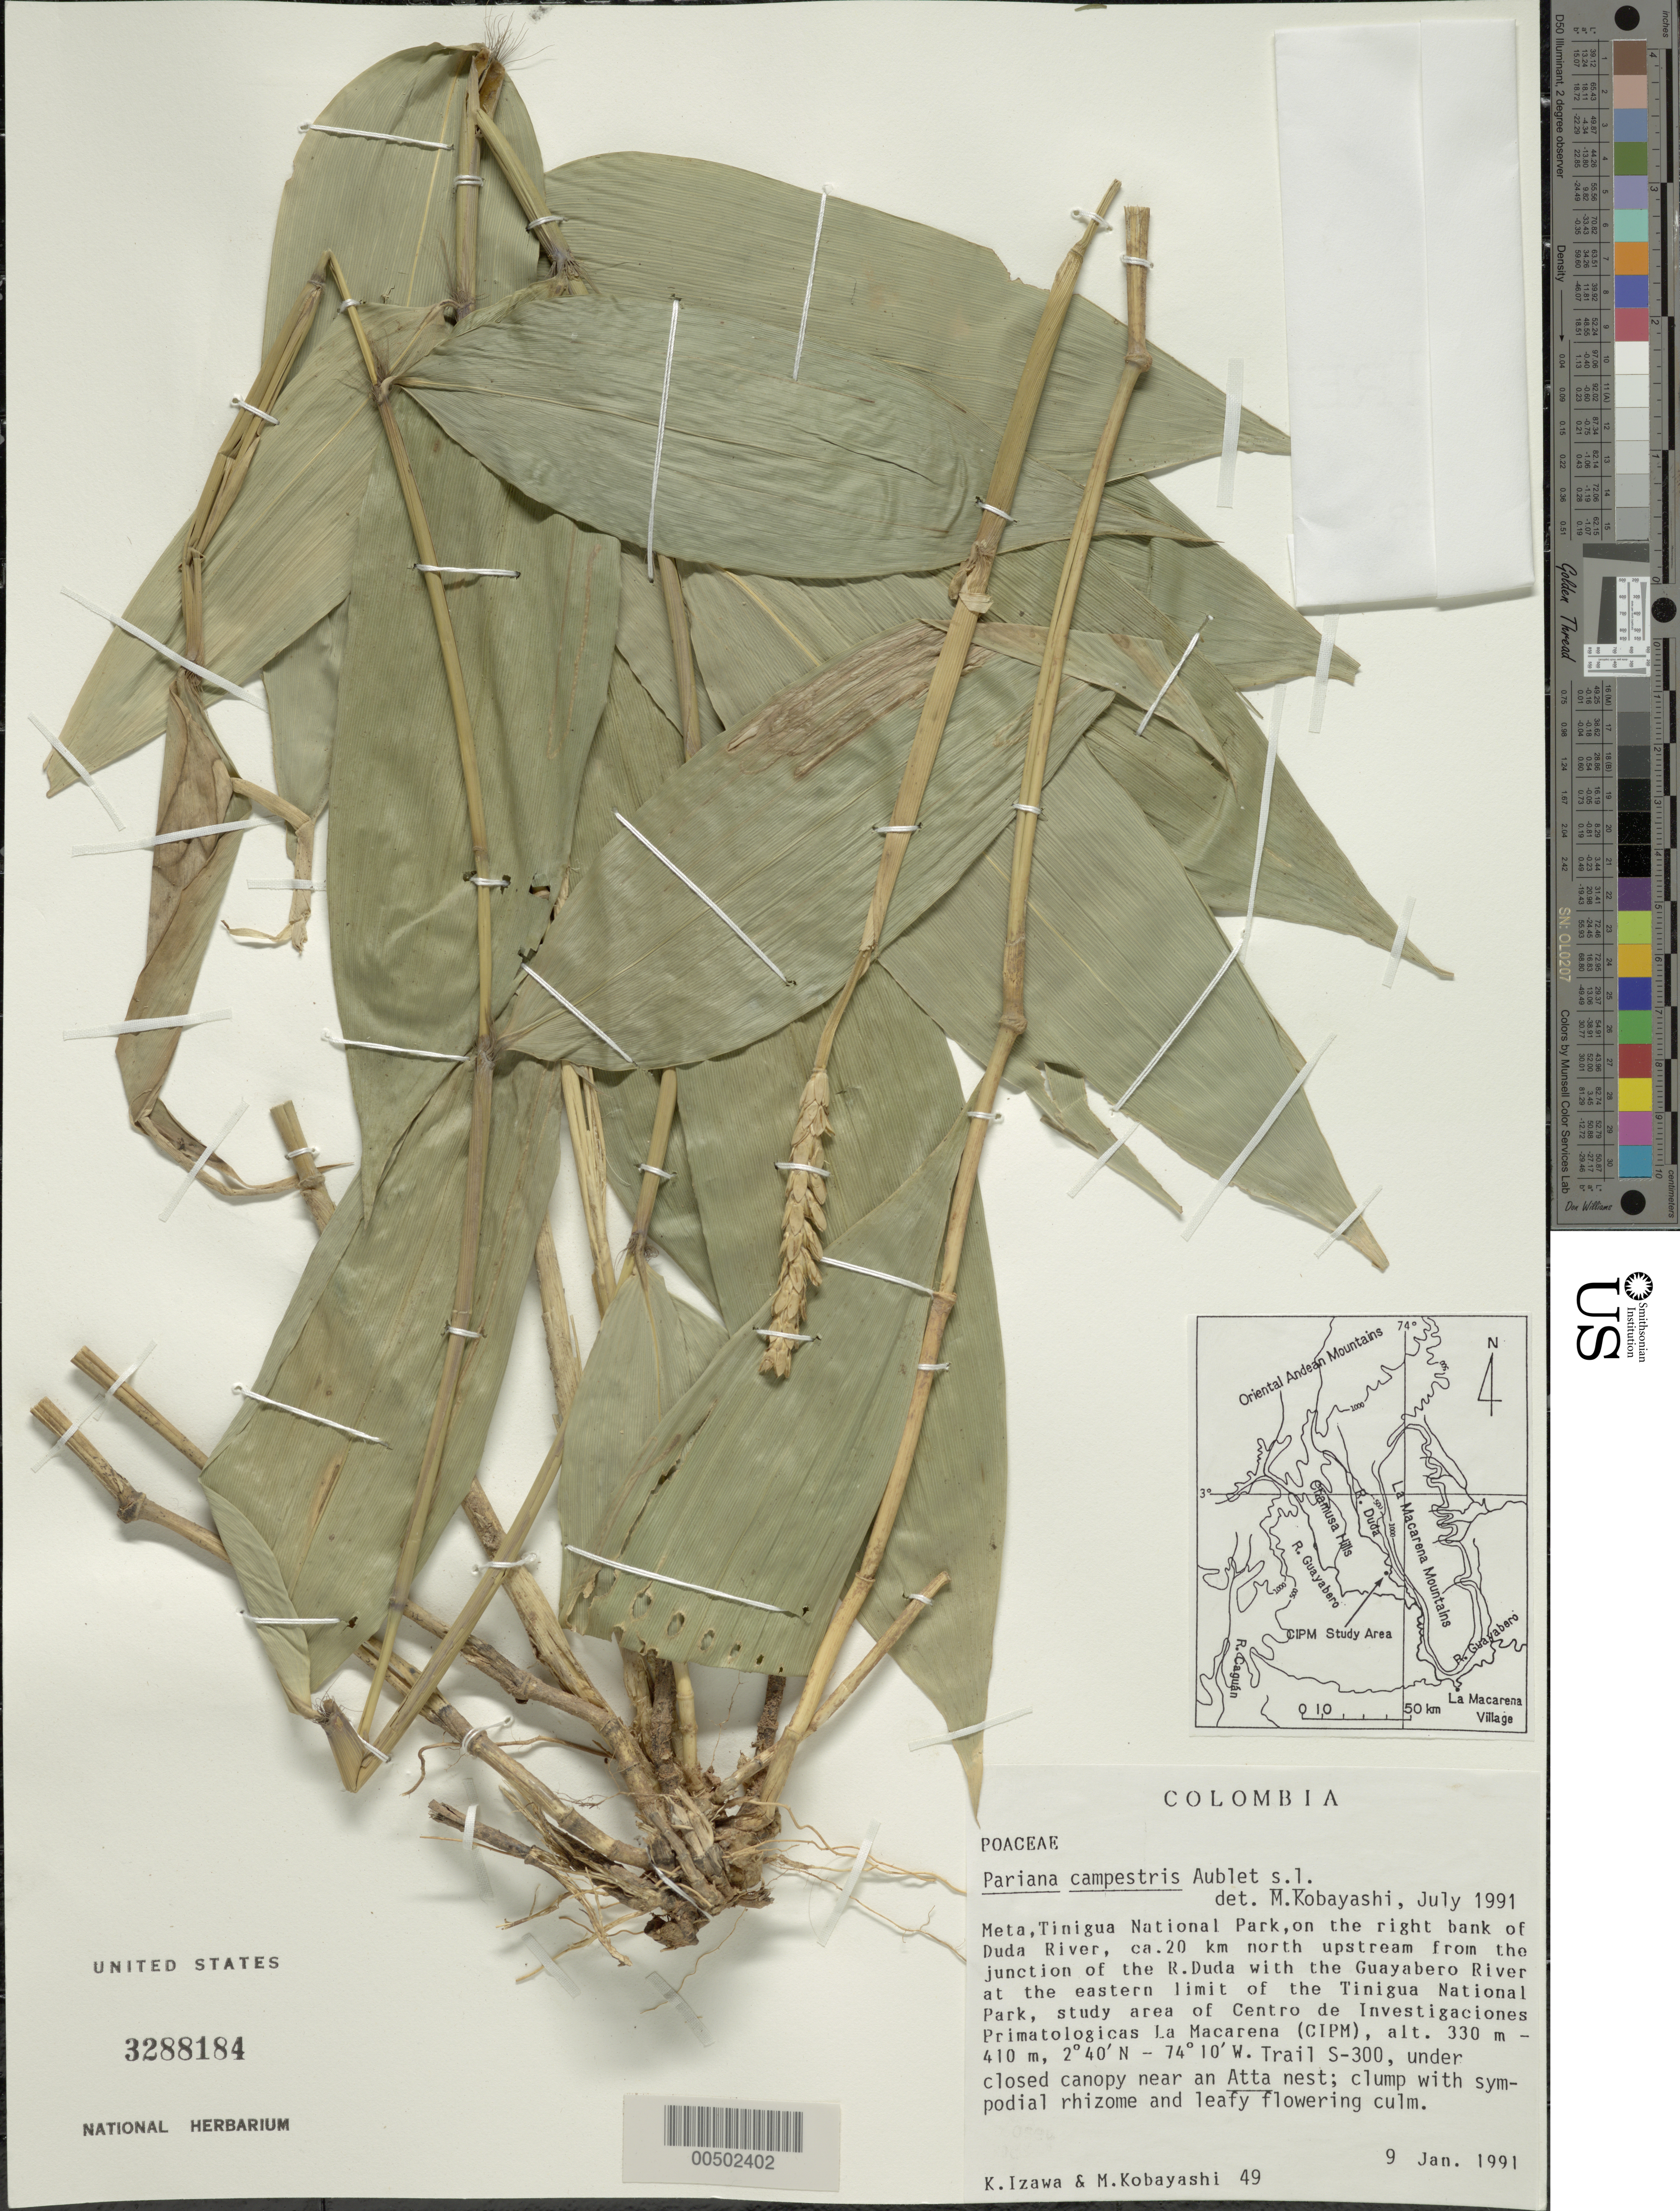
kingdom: Plantae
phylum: Tracheophyta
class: Liliopsida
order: Poales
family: Poaceae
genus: Pariana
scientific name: Pariana campestris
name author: Aubl.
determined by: Kobayashi, M.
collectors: K. Izawa & M. Kobayashi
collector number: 49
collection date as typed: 09 Jan 1991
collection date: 1991-01-09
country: Colombia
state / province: Meta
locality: Tinigua National Park, bank of Duda River, ca. 20 km N from junct of Duda River with the Guayabero River, Trail s-300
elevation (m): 410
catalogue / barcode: US 3288184